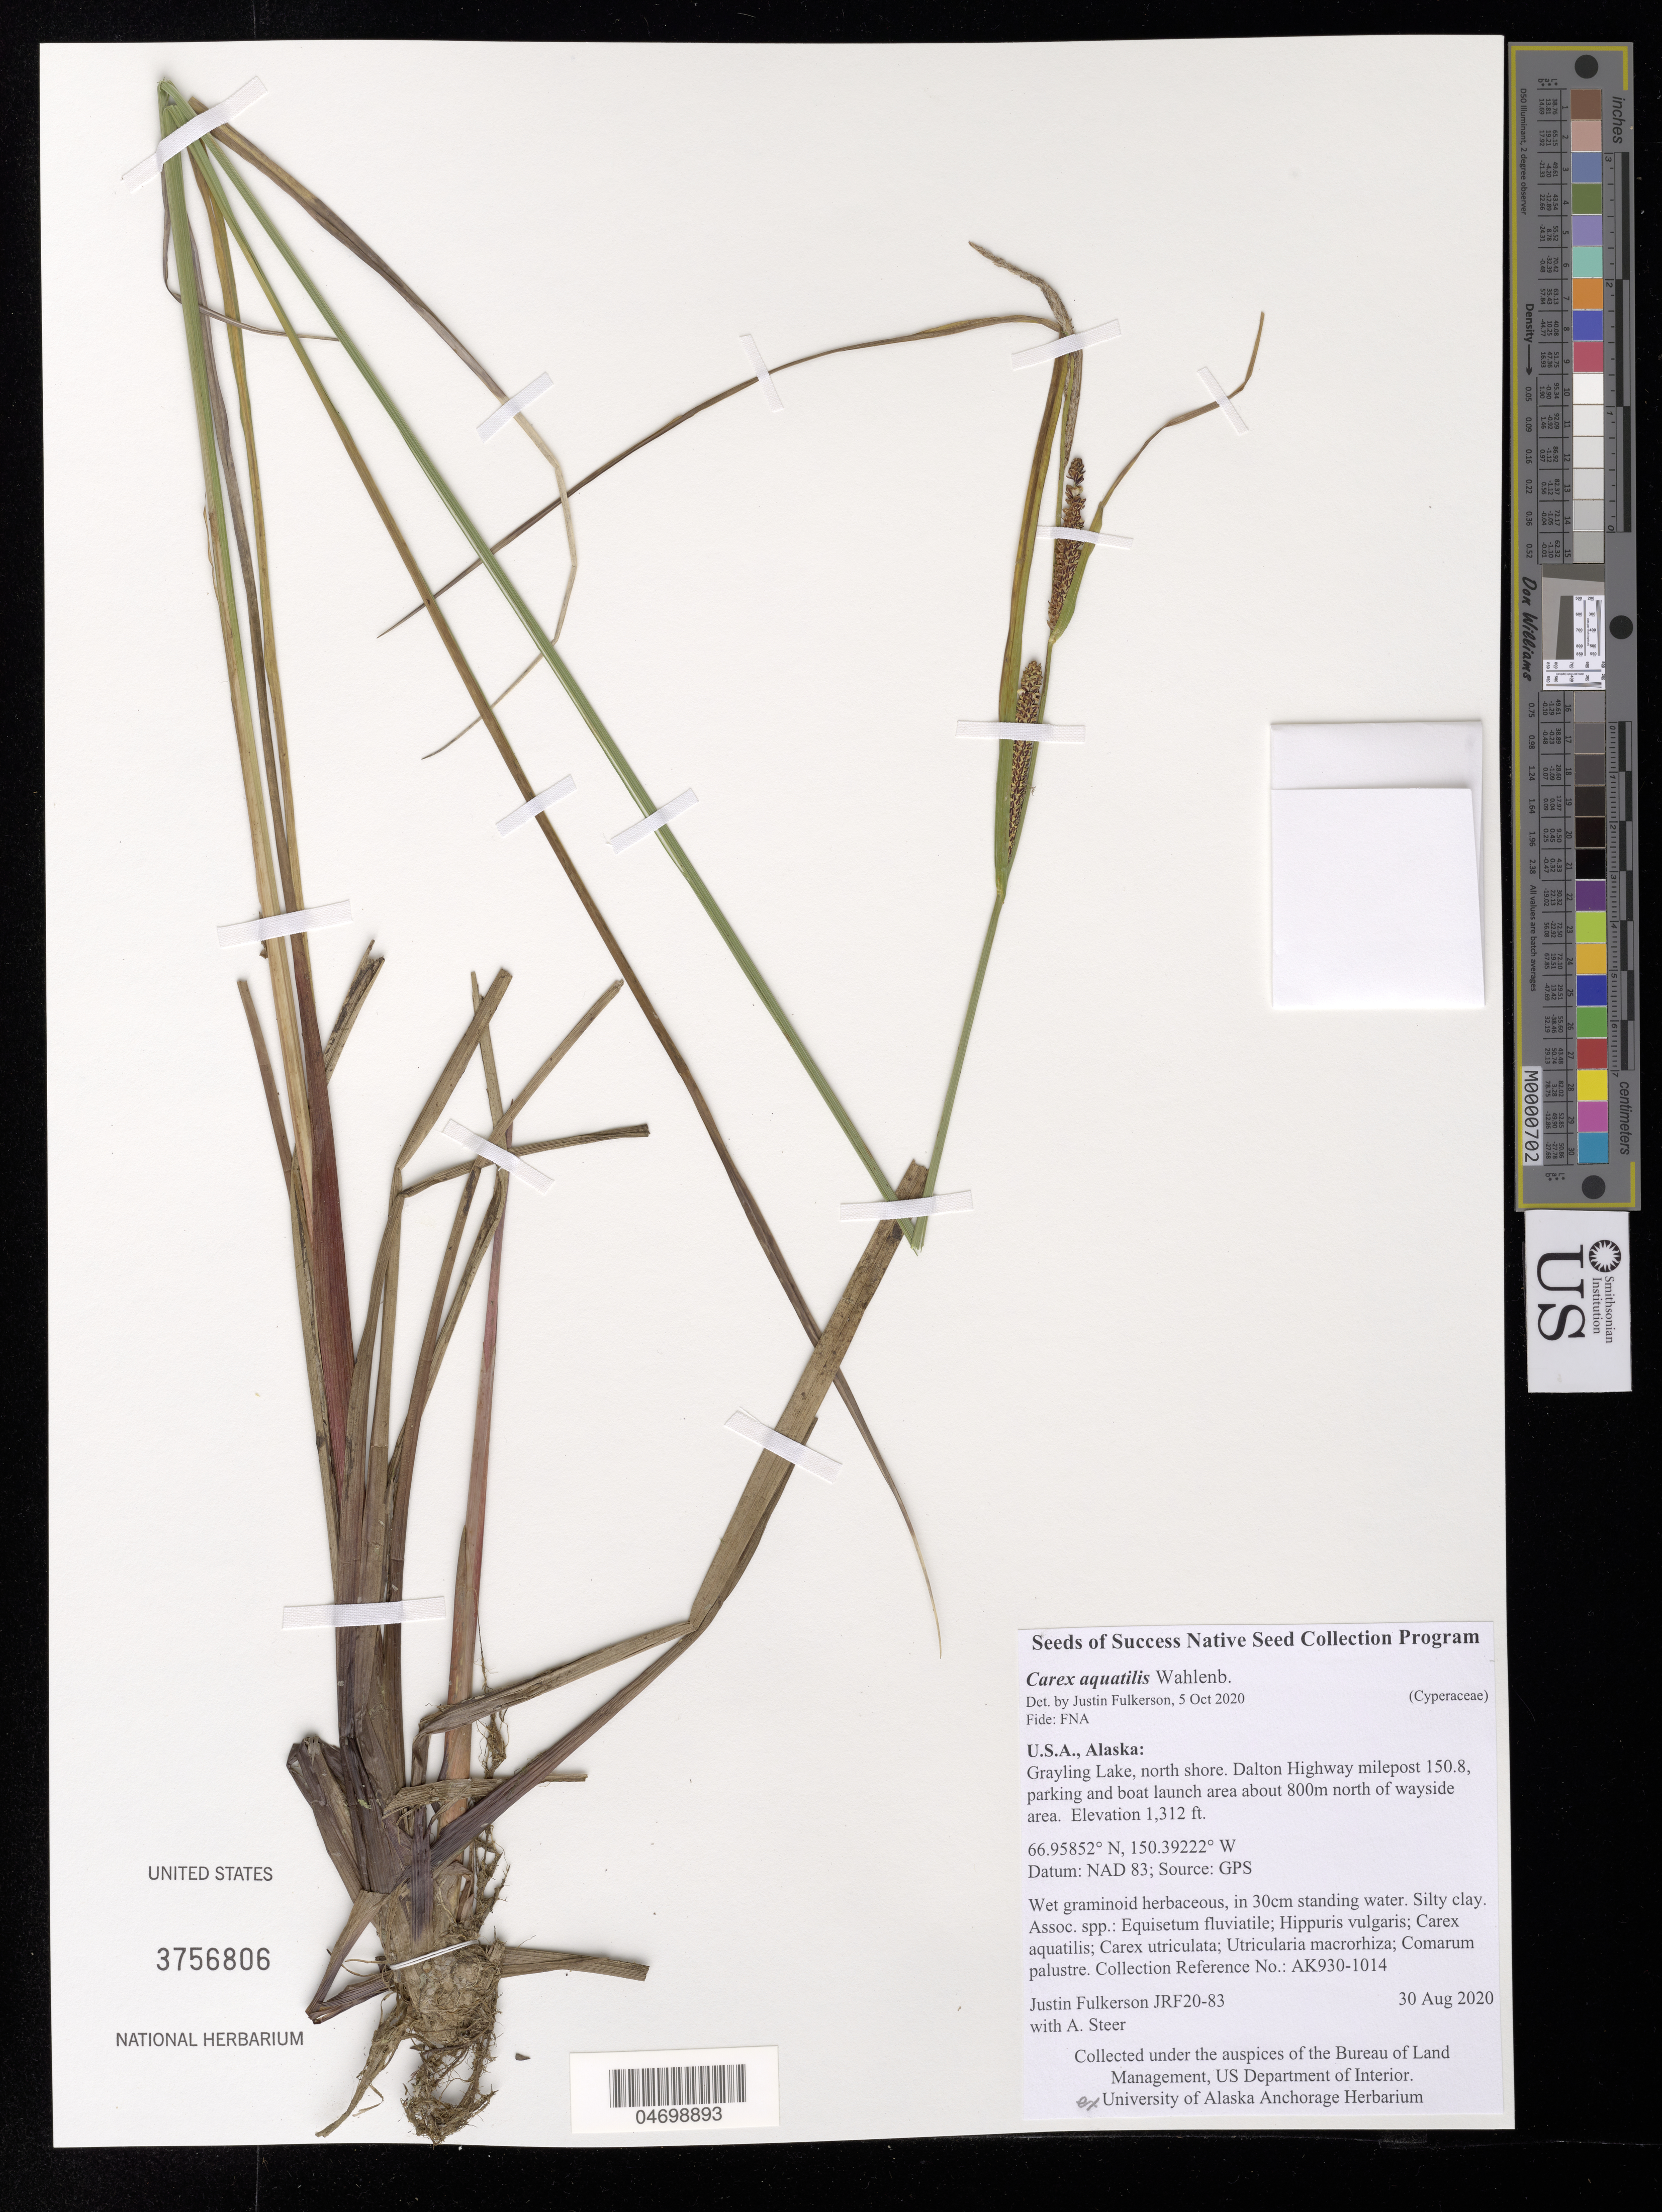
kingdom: Plantae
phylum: Tracheophyta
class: Liliopsida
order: Poales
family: Cyperaceae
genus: Carex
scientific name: Carex aquatilis var. altior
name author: (Rydb.) Fernald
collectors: J. Fulkerson & A. Steer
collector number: AK930-1014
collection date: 2020-08-30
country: United States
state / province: Alaska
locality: Grayling Lake, north shore. Dalton Hwy milepost 150.8, parking and boat launch area.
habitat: Silty clay. With Hippuris vulgaris, Carex aquatilis, Comarum palustre, etc.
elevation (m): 400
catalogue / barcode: US 3756806